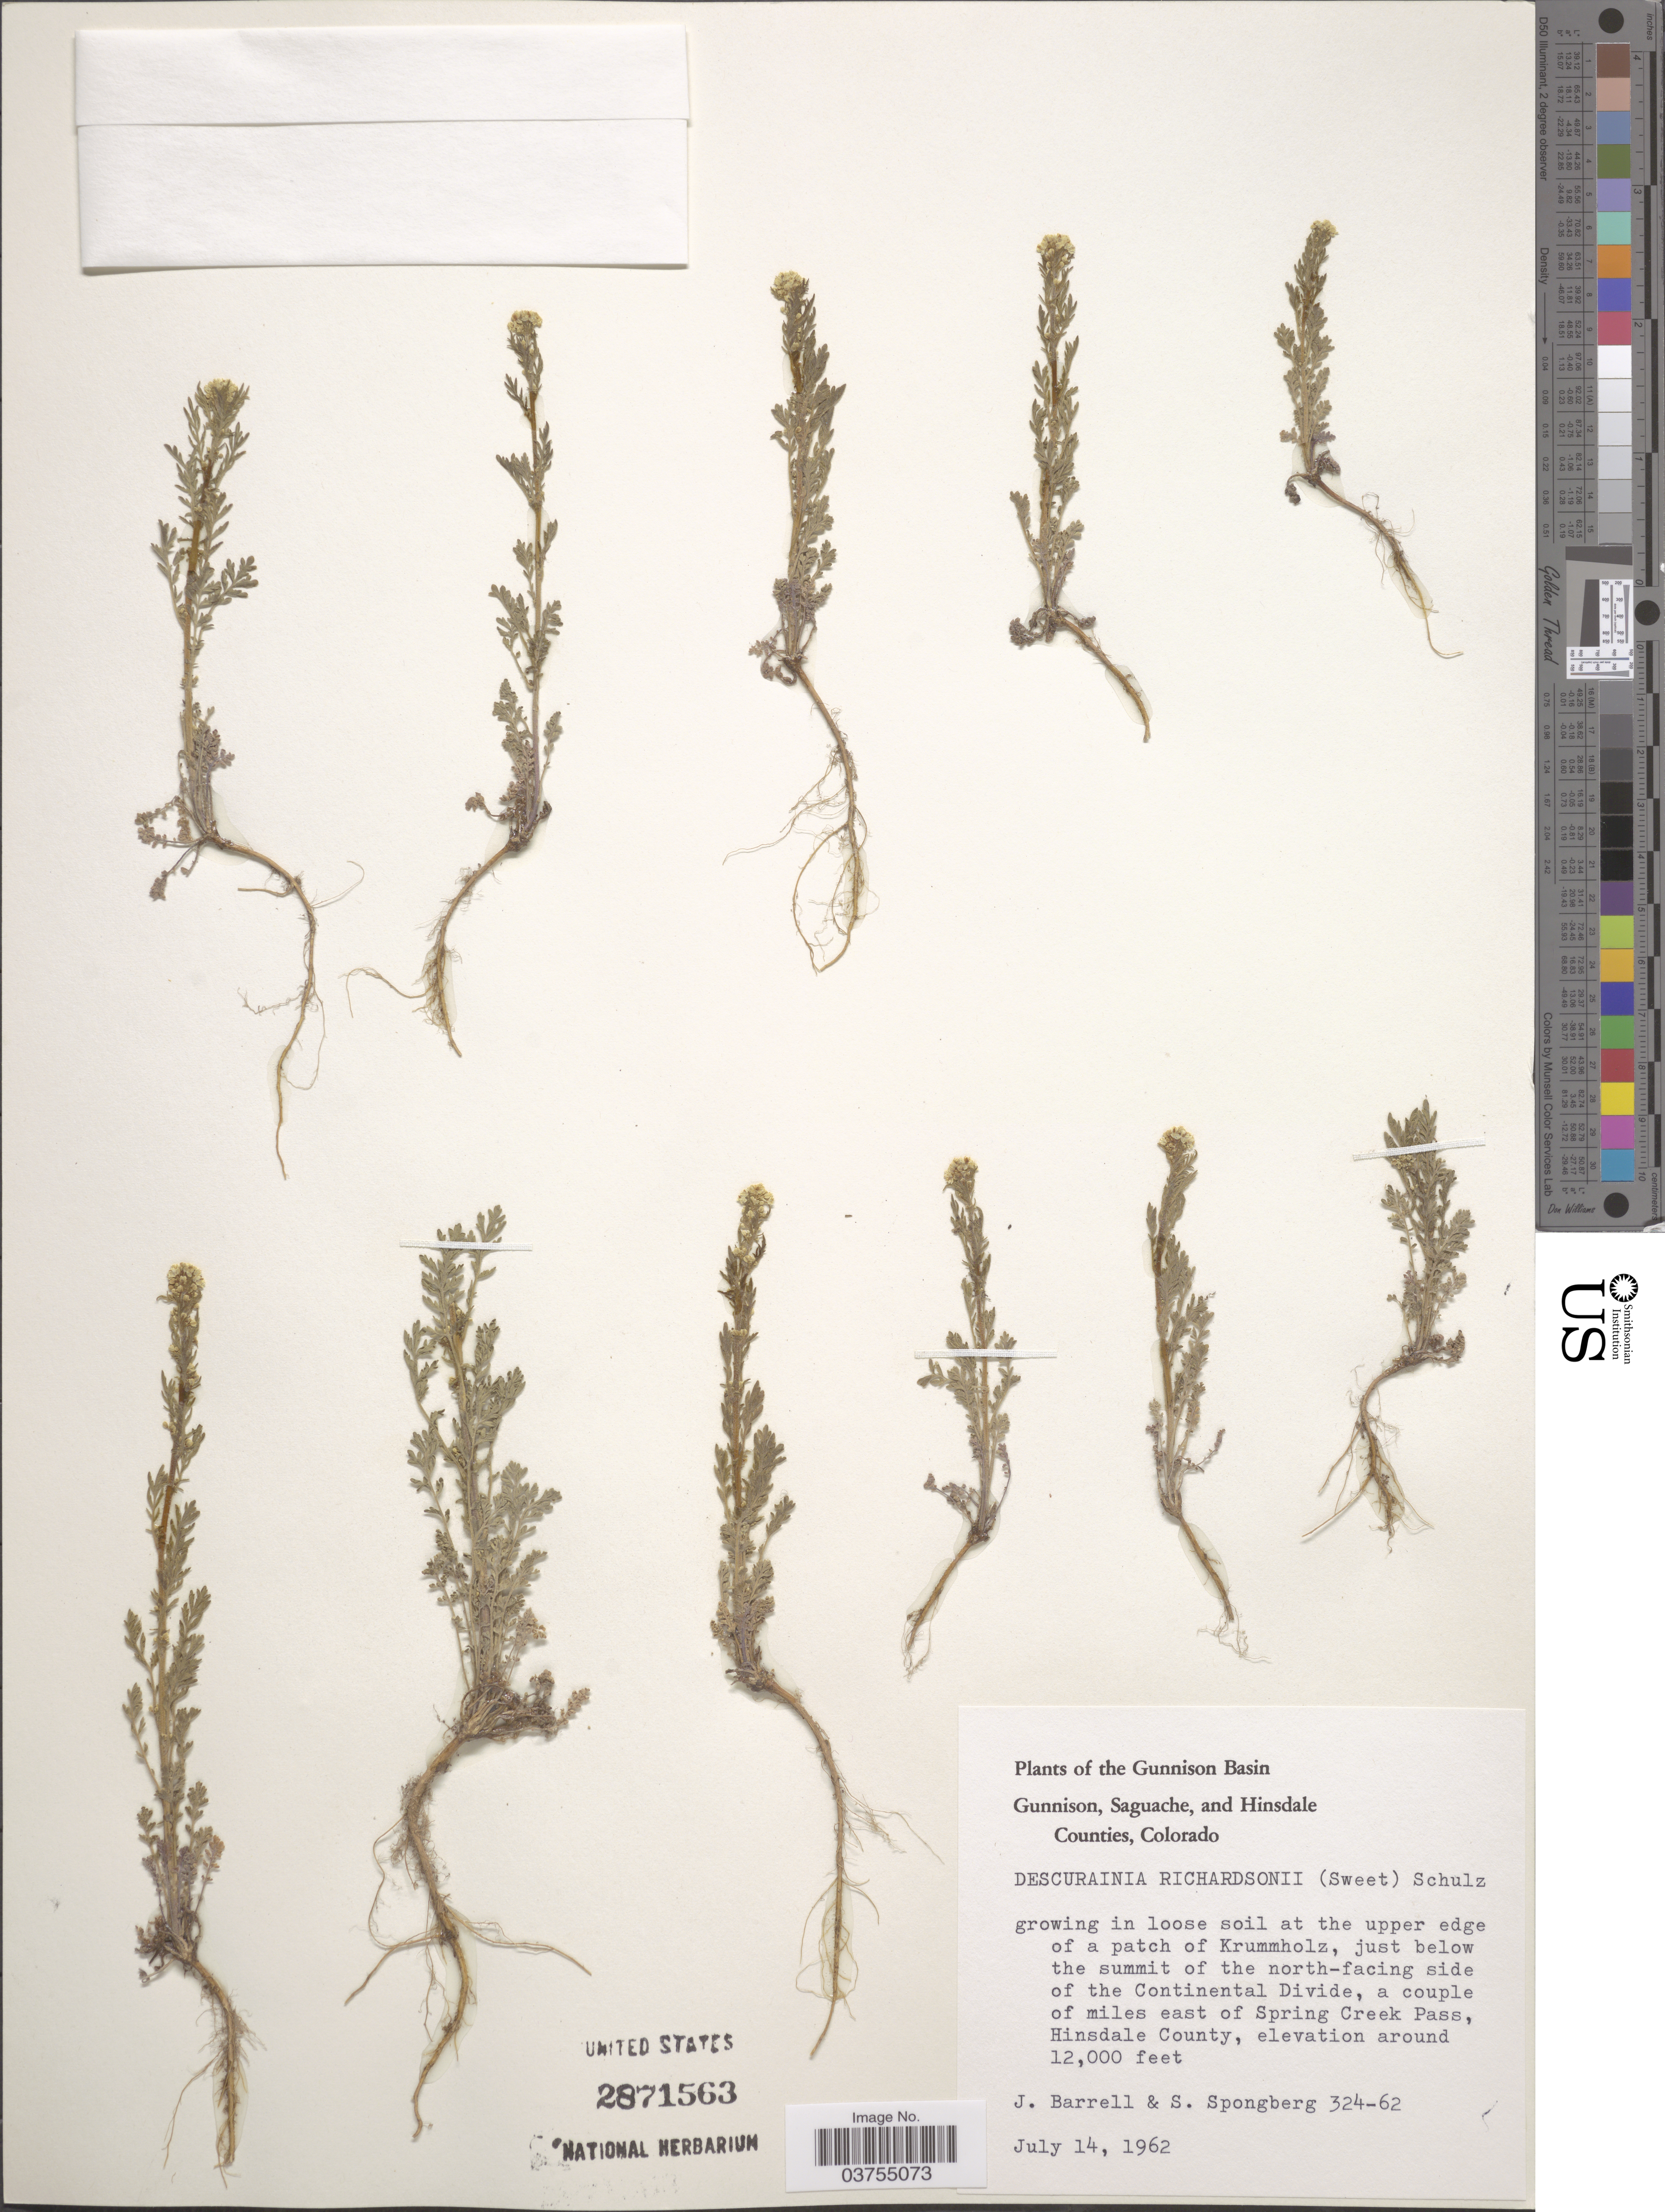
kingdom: Plantae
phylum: Tracheophyta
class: Magnoliopsida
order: Brassicales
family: Brassicaceae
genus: Descurainia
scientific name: Descurainia richardsonii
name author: (C.A. Mey.) O.E. Schulz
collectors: J. Barrell & S. A.Spongberg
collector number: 324-62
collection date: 1962-07-14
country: United States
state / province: Colorado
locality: The Gunnison Basin. Growing in loose soil at the upper edge of a patch of Krummholz, just below the summit of the north-facing side of the Continental Divide, a couple of miles east of Spring Creek Pass, Hinsdale County.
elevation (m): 3658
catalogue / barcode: US 2871563